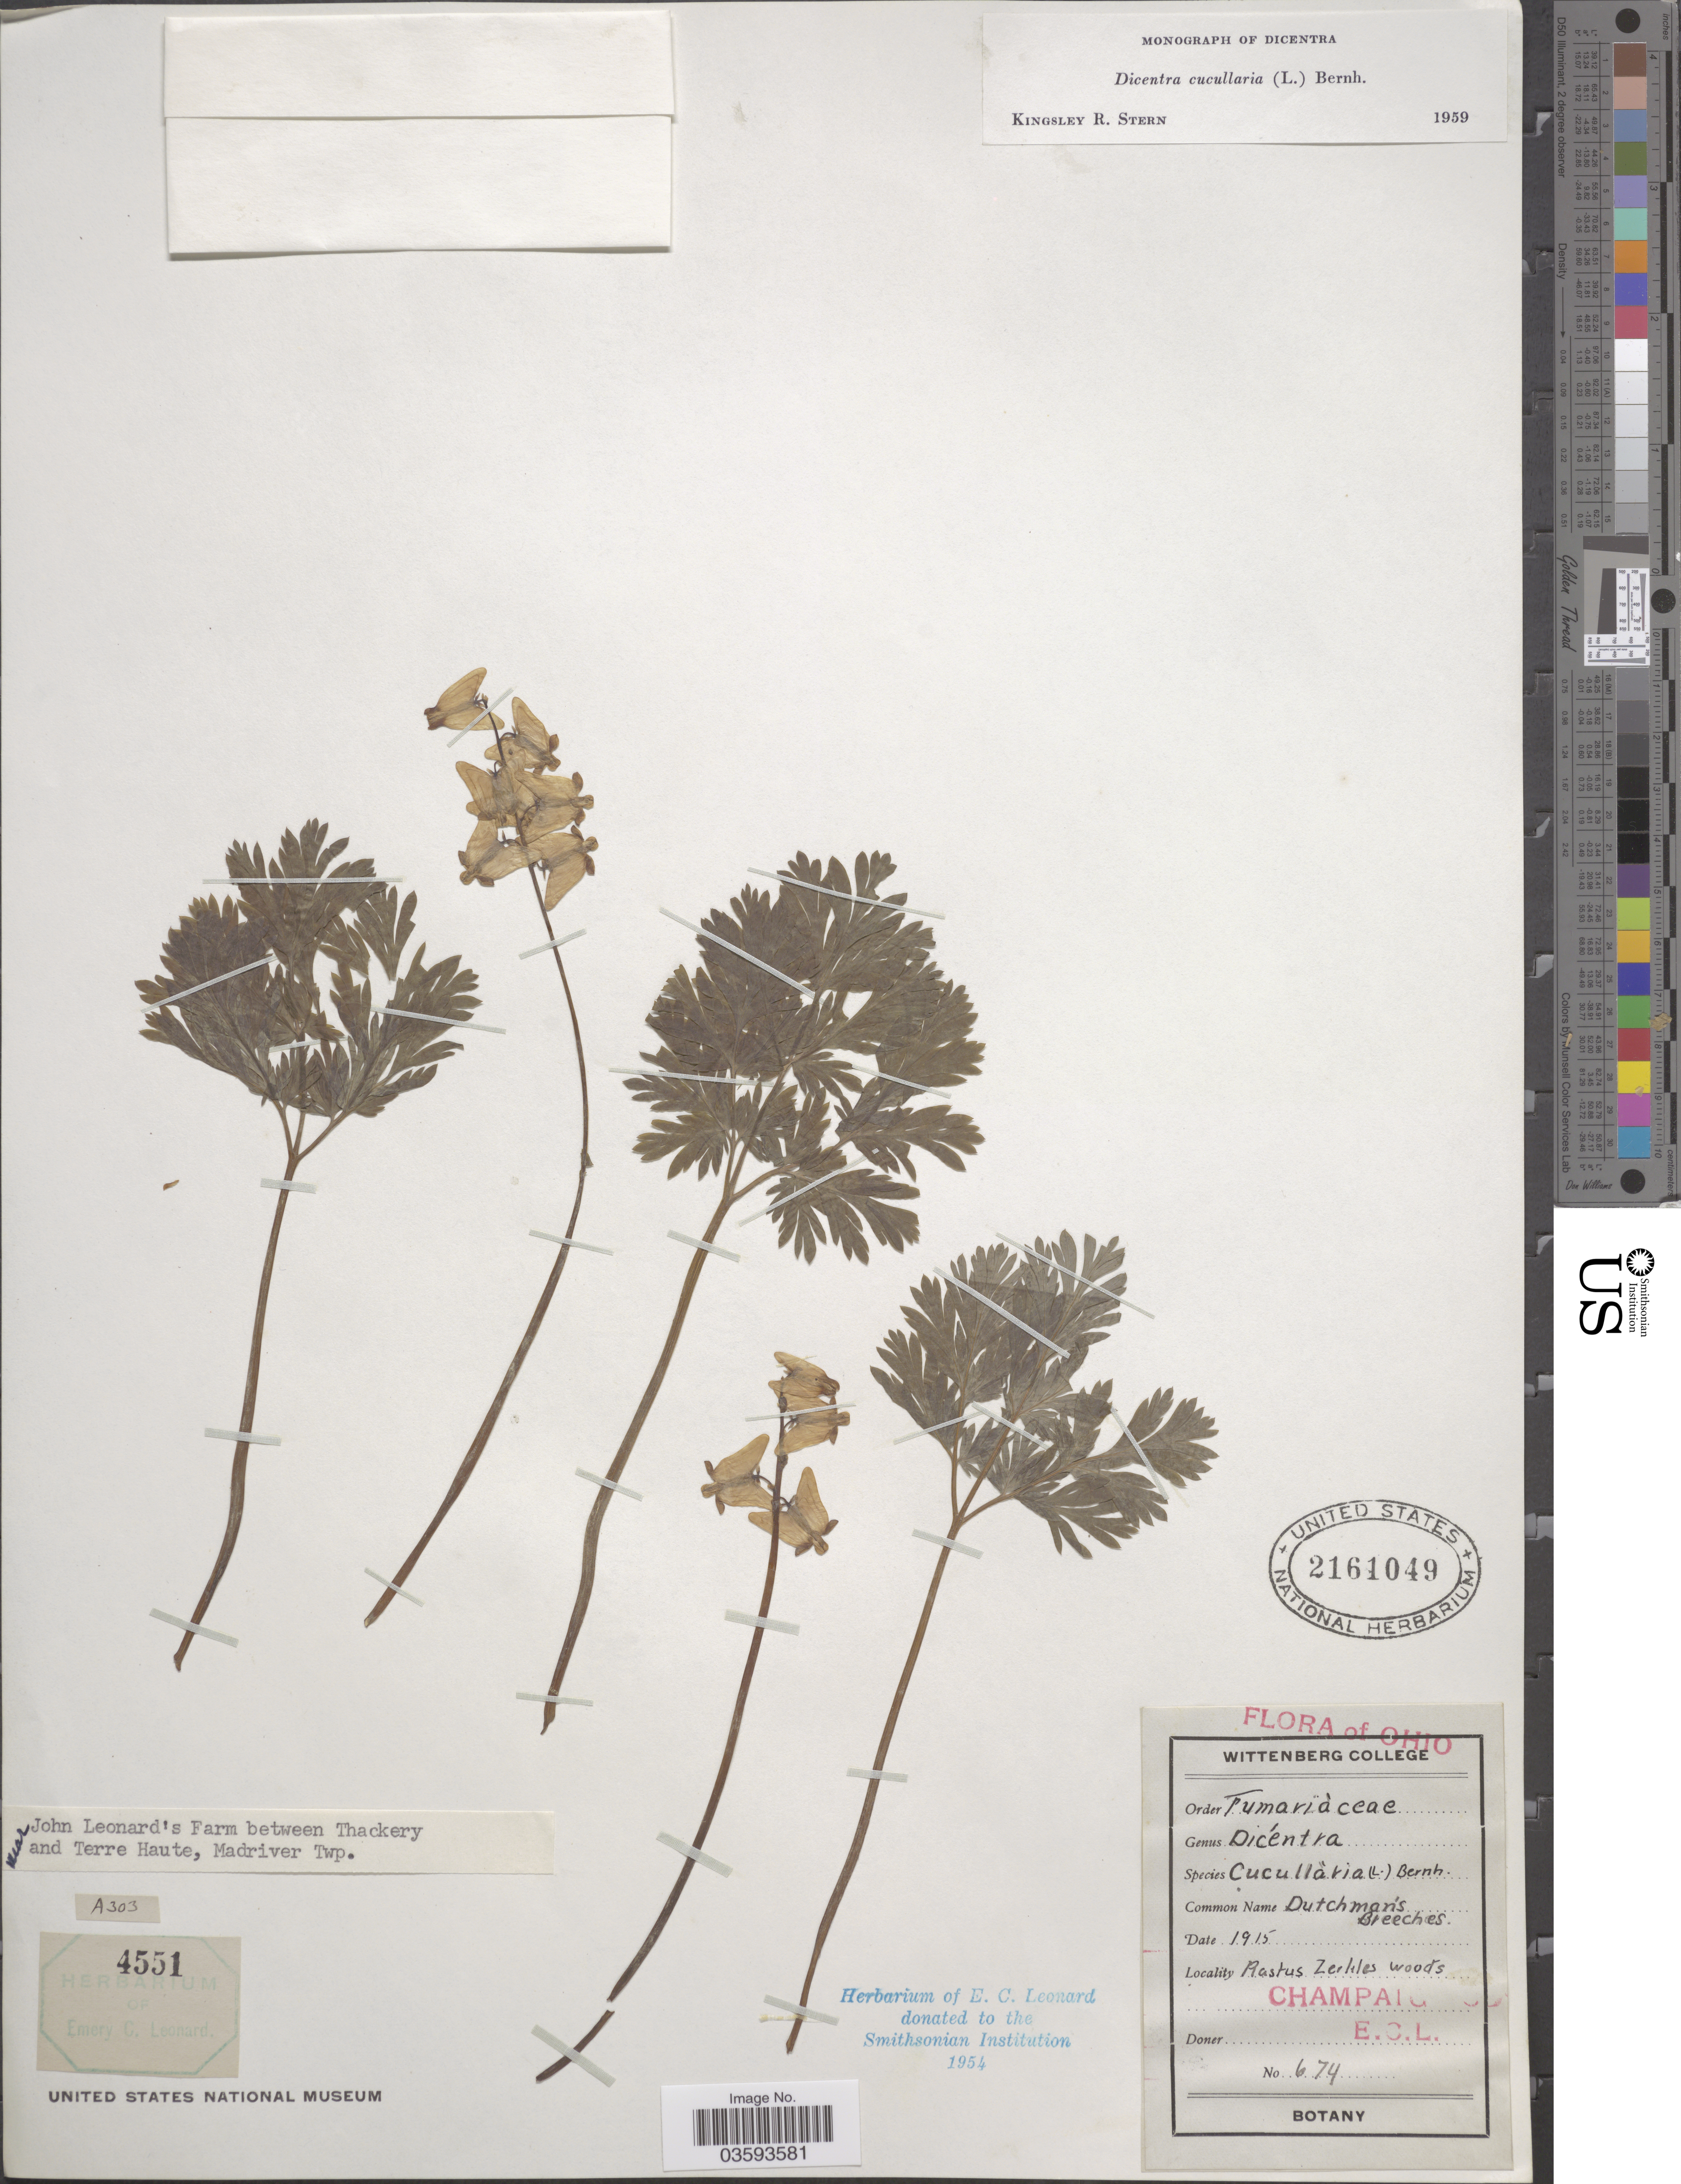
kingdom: Plantae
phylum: Tracheophyta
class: Magnoliopsida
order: Ranunculales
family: Papaveraceae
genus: Dicentra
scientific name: Dicentra cucullaria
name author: (L.) Bernh.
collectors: E. C. Leonard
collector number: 674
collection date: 1915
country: United States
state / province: Ohio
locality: Rastus Zerkles woods. Champaign Co.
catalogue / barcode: US 2161049